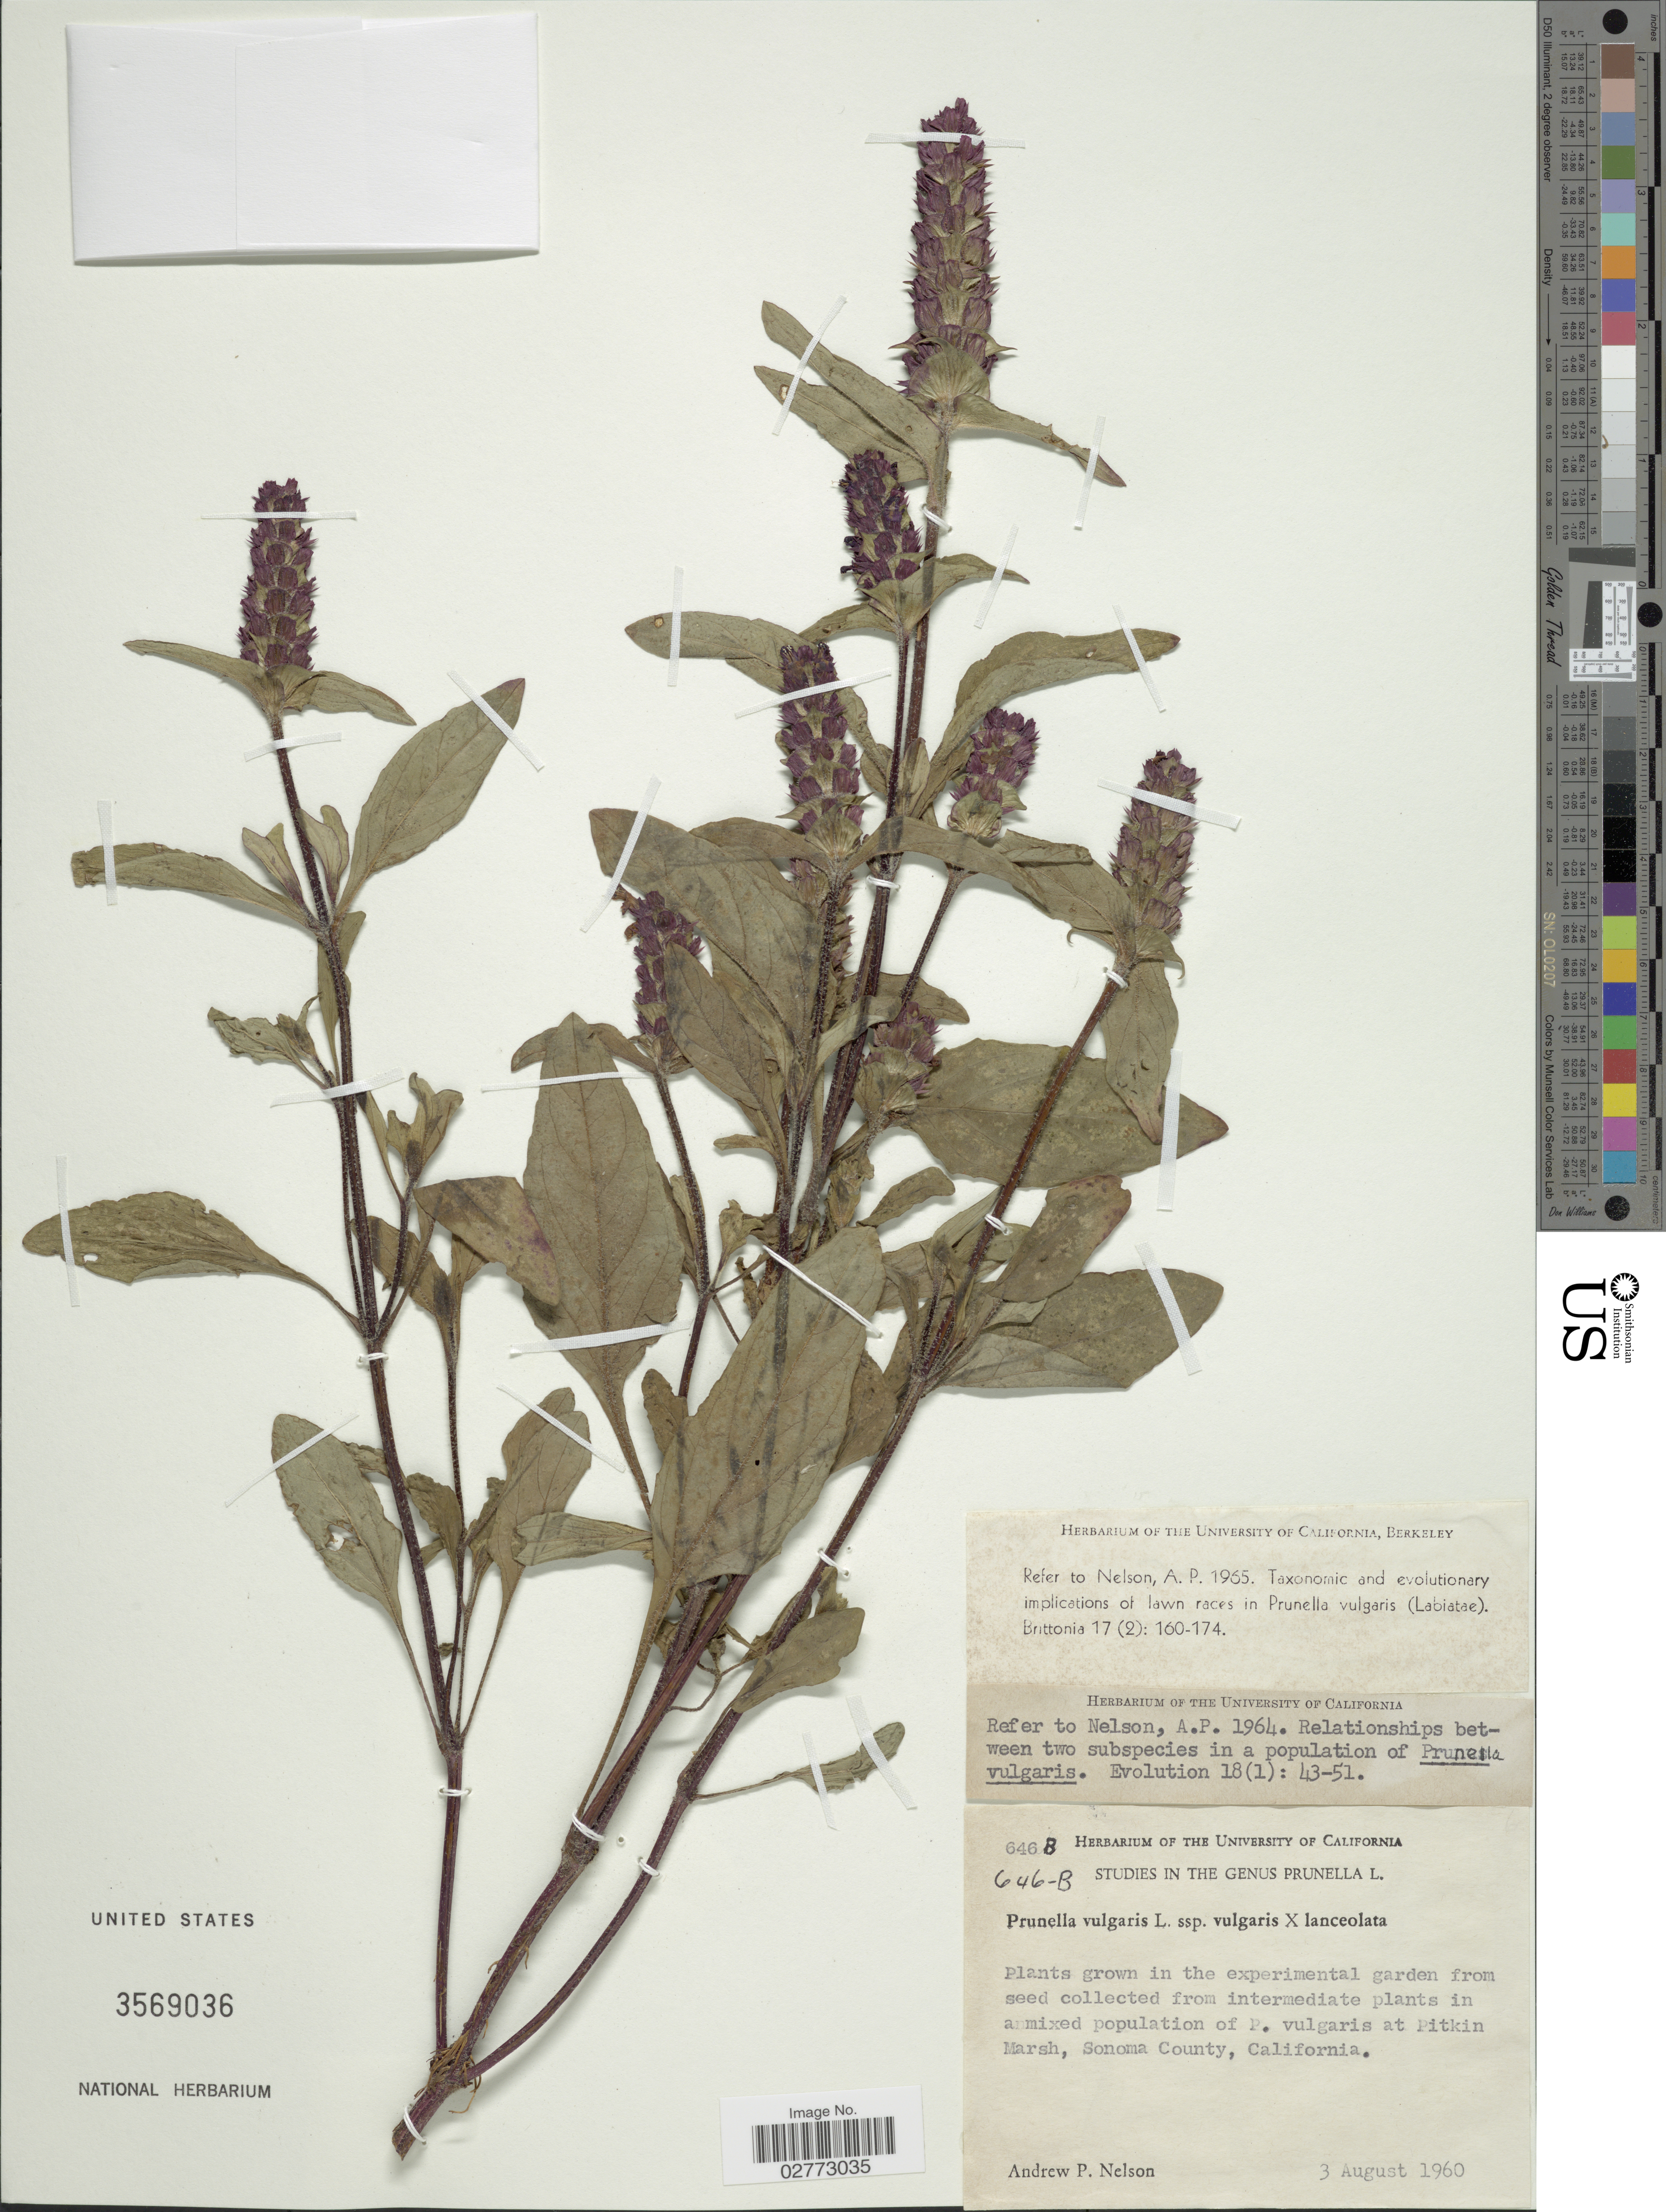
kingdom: Plantae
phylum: Tracheophyta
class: Magnoliopsida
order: Lamiales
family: Lamiaceae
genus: Prunella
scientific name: Prunella vulgaris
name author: L.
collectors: A. Nelson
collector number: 646-B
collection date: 1960-08-03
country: United States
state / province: California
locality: Experimental garden.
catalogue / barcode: US 3569036